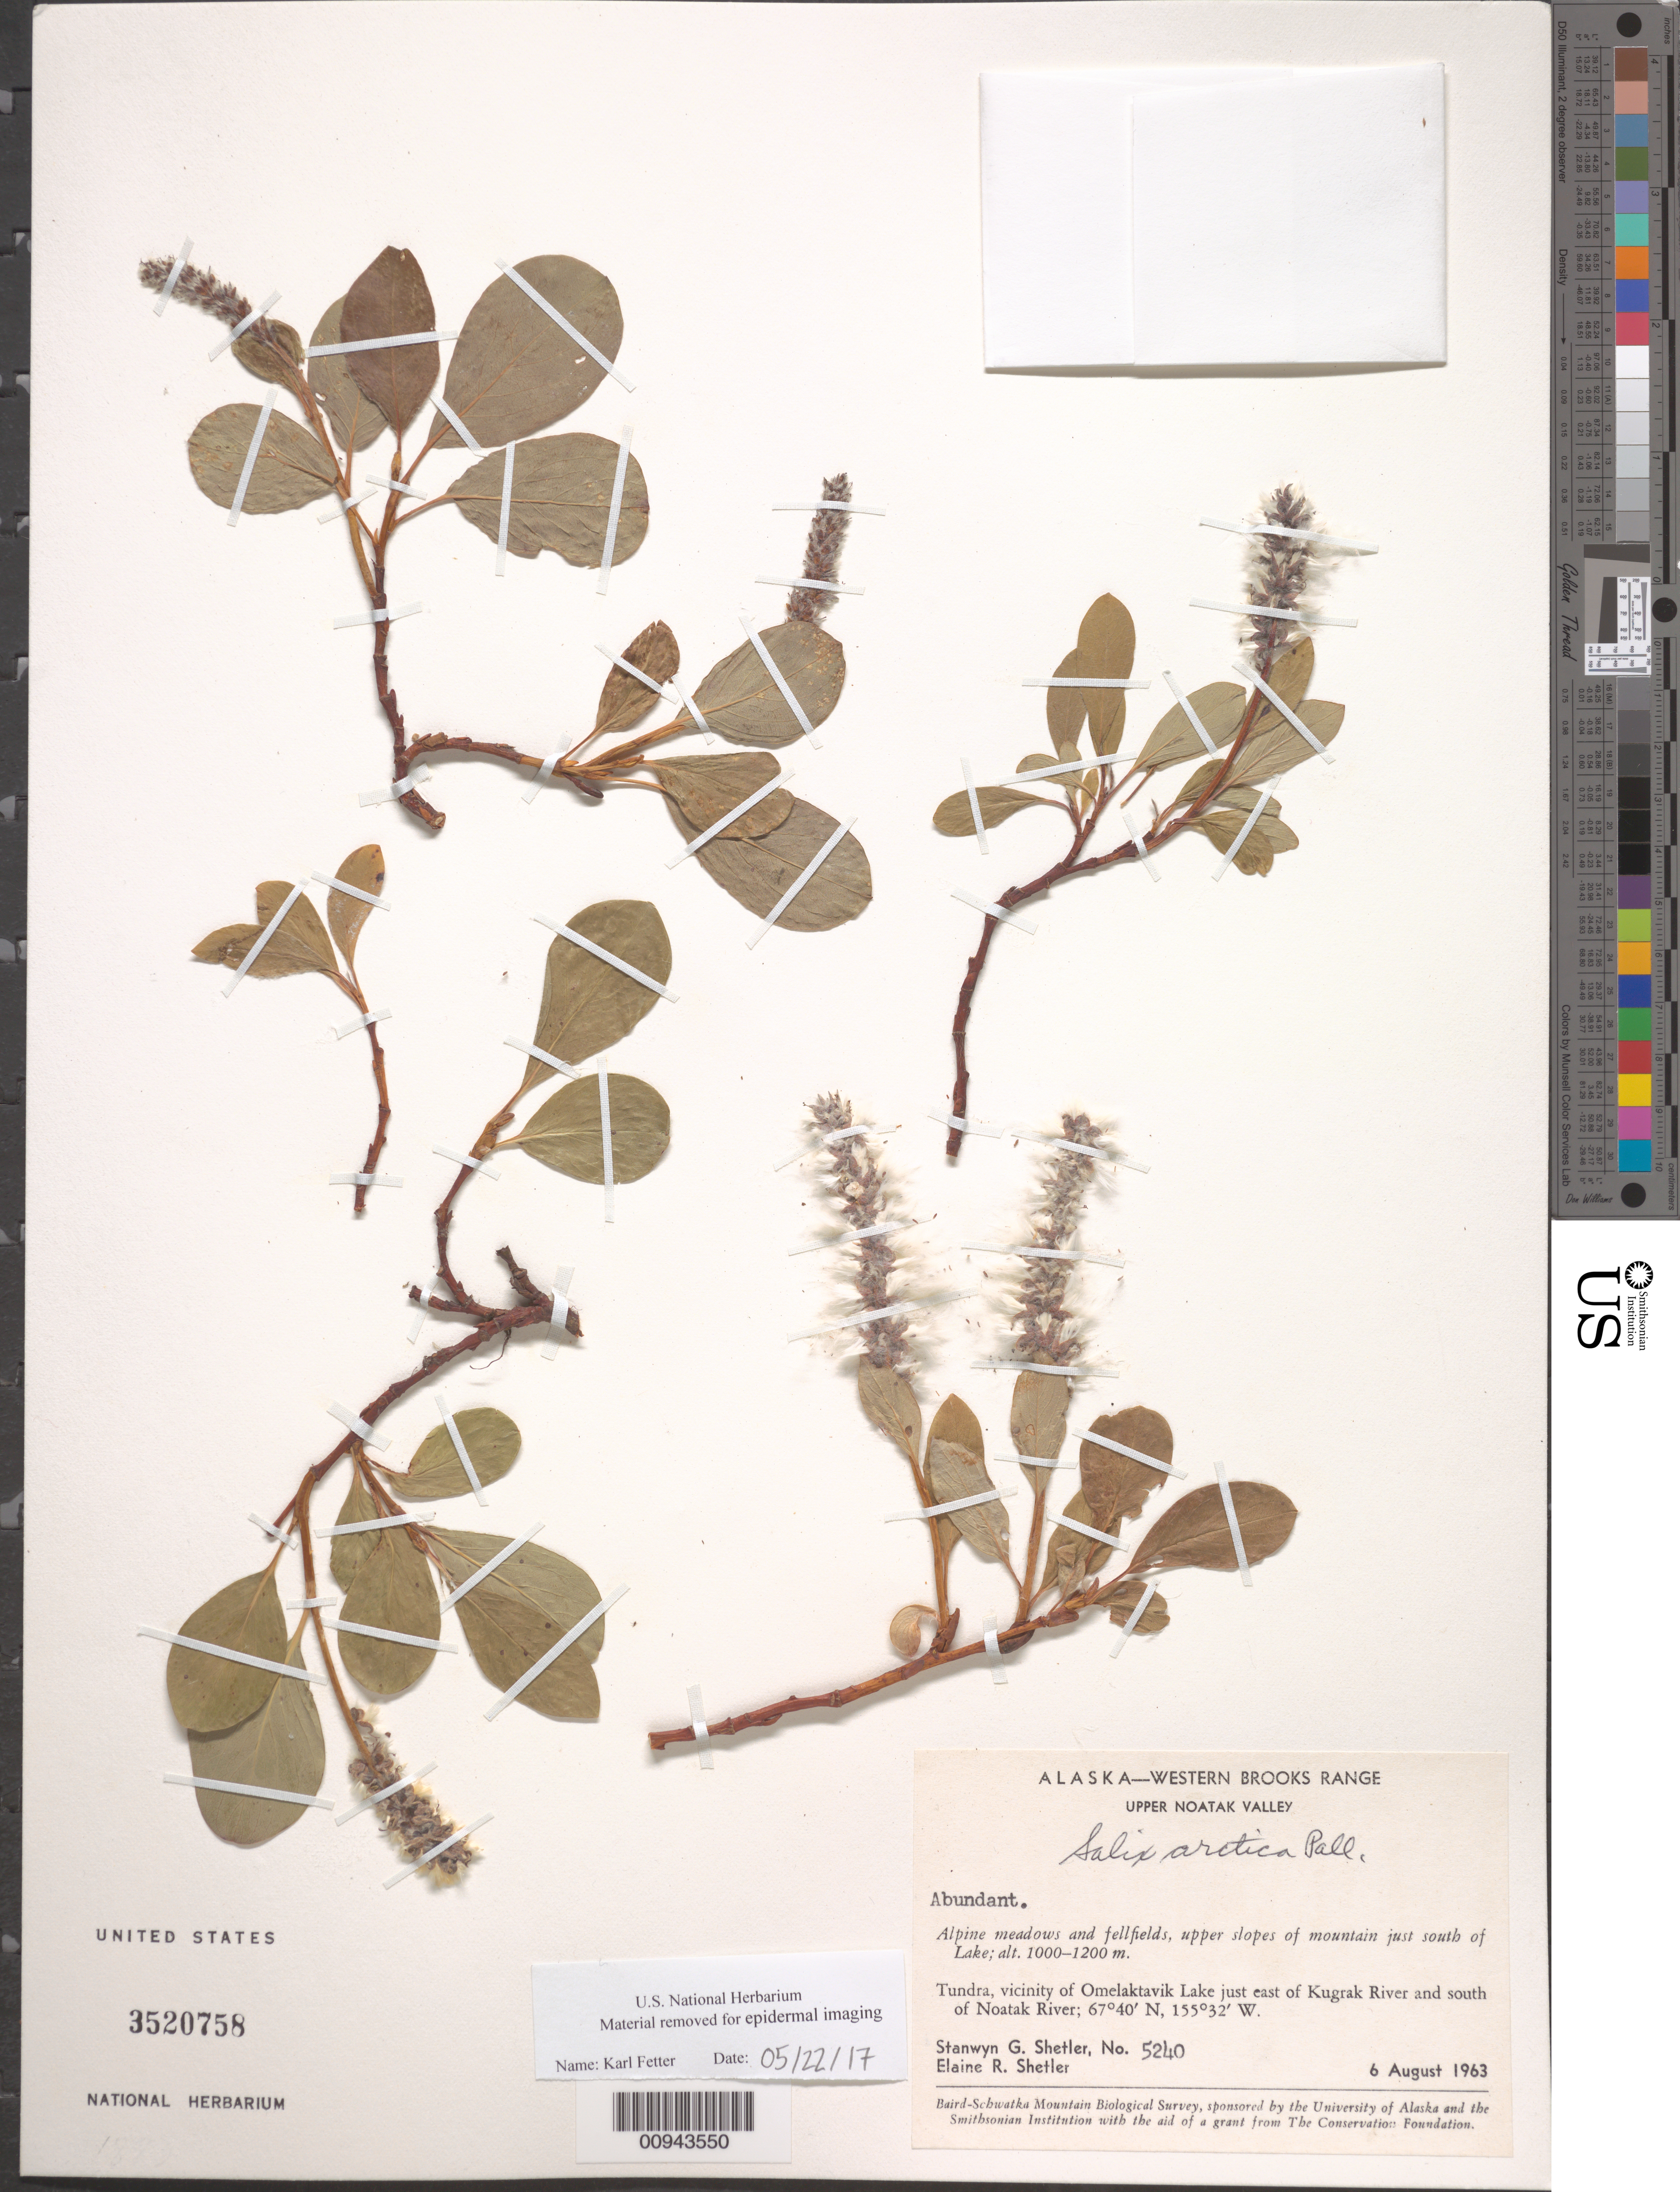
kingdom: Plantae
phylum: Tracheophyta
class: Magnoliopsida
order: Malpighiales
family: Salicaceae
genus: Salix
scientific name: Salix arctica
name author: Pall.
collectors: S. Shetler & E. R. Shetler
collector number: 5240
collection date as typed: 06 Aug 1963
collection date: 1963-08-06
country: United States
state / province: Alaska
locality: Vicinity of Omelaktavik Lake just east of Kugrak River and south of Noatak River. Western Brooks Range, Upper Noatak Valley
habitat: Tundra. Alpine meadows and fellfields, upper slopes of mountain just south of Lake.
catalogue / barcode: US 3520758